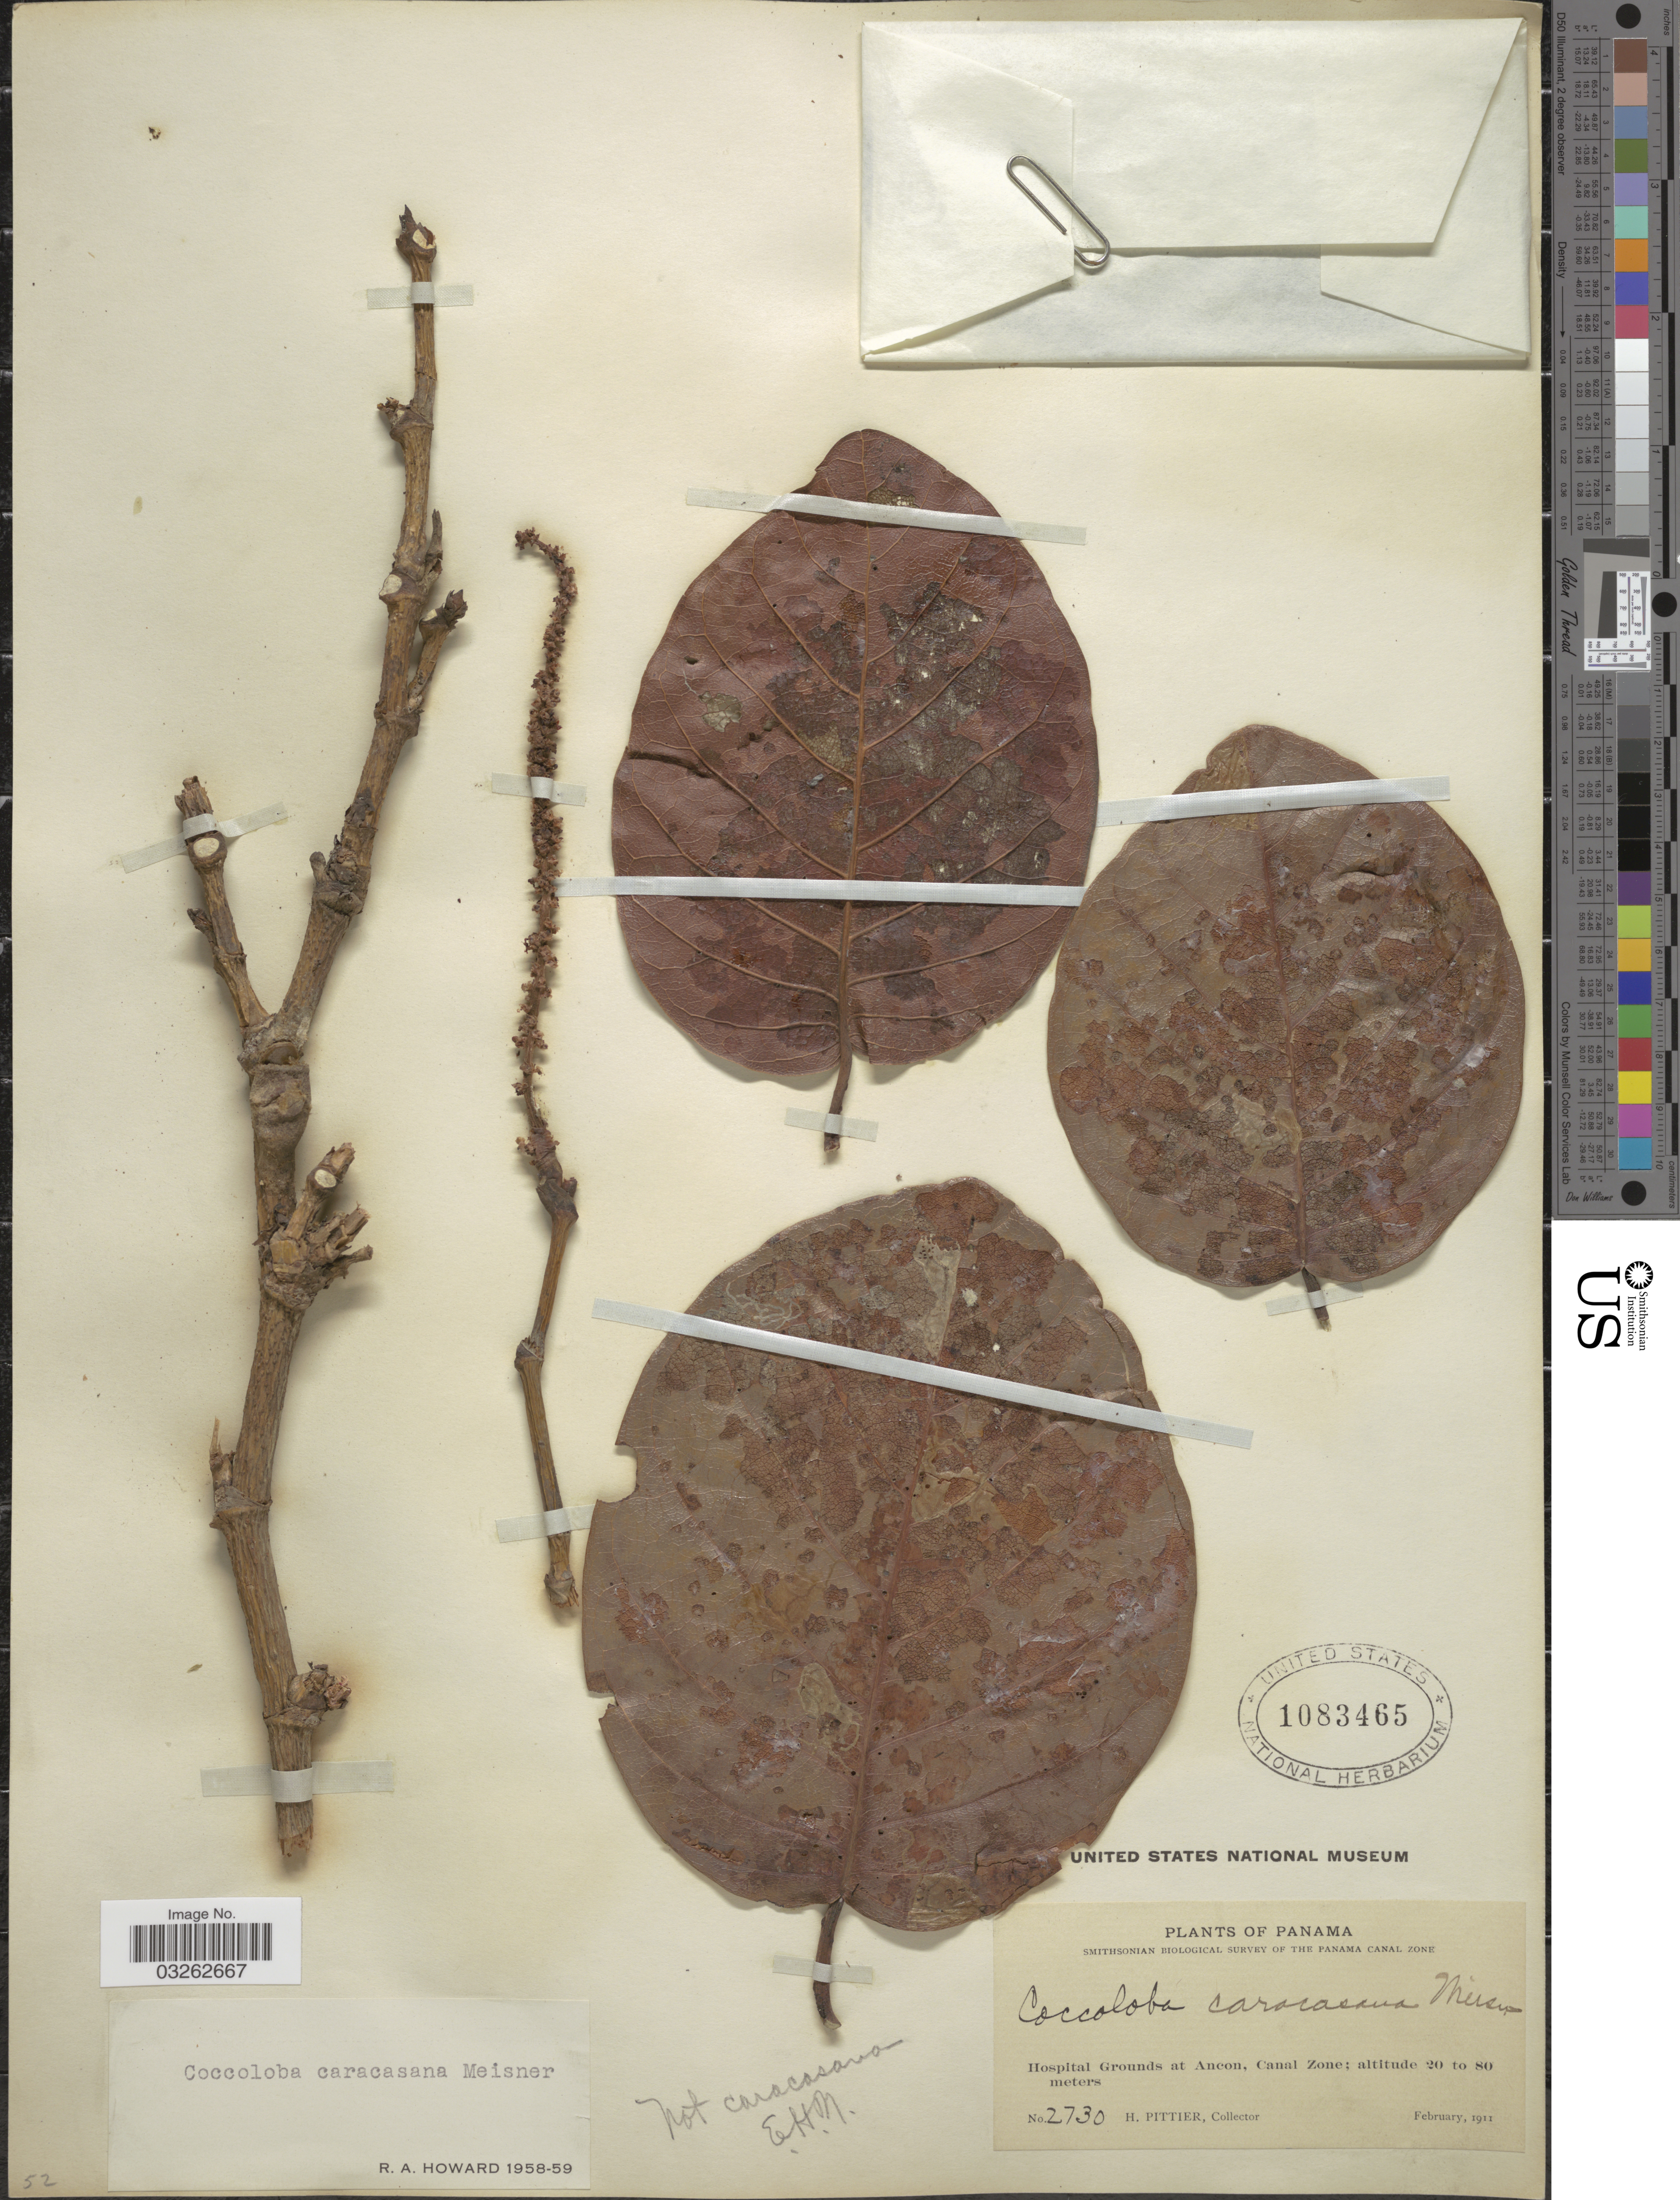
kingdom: Plantae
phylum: Tracheophyta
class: Magnoliopsida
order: Caryophyllales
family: Polygonaceae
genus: Coccoloba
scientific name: Coccoloba caracasana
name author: Meisn.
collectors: H. F. Pittier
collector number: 2730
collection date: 1911-02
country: Panama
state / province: Colón / Panamá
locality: The Panama Canal Zone. Hospital Grounds at Ancon, Canal Zone.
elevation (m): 20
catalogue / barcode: US 1083465